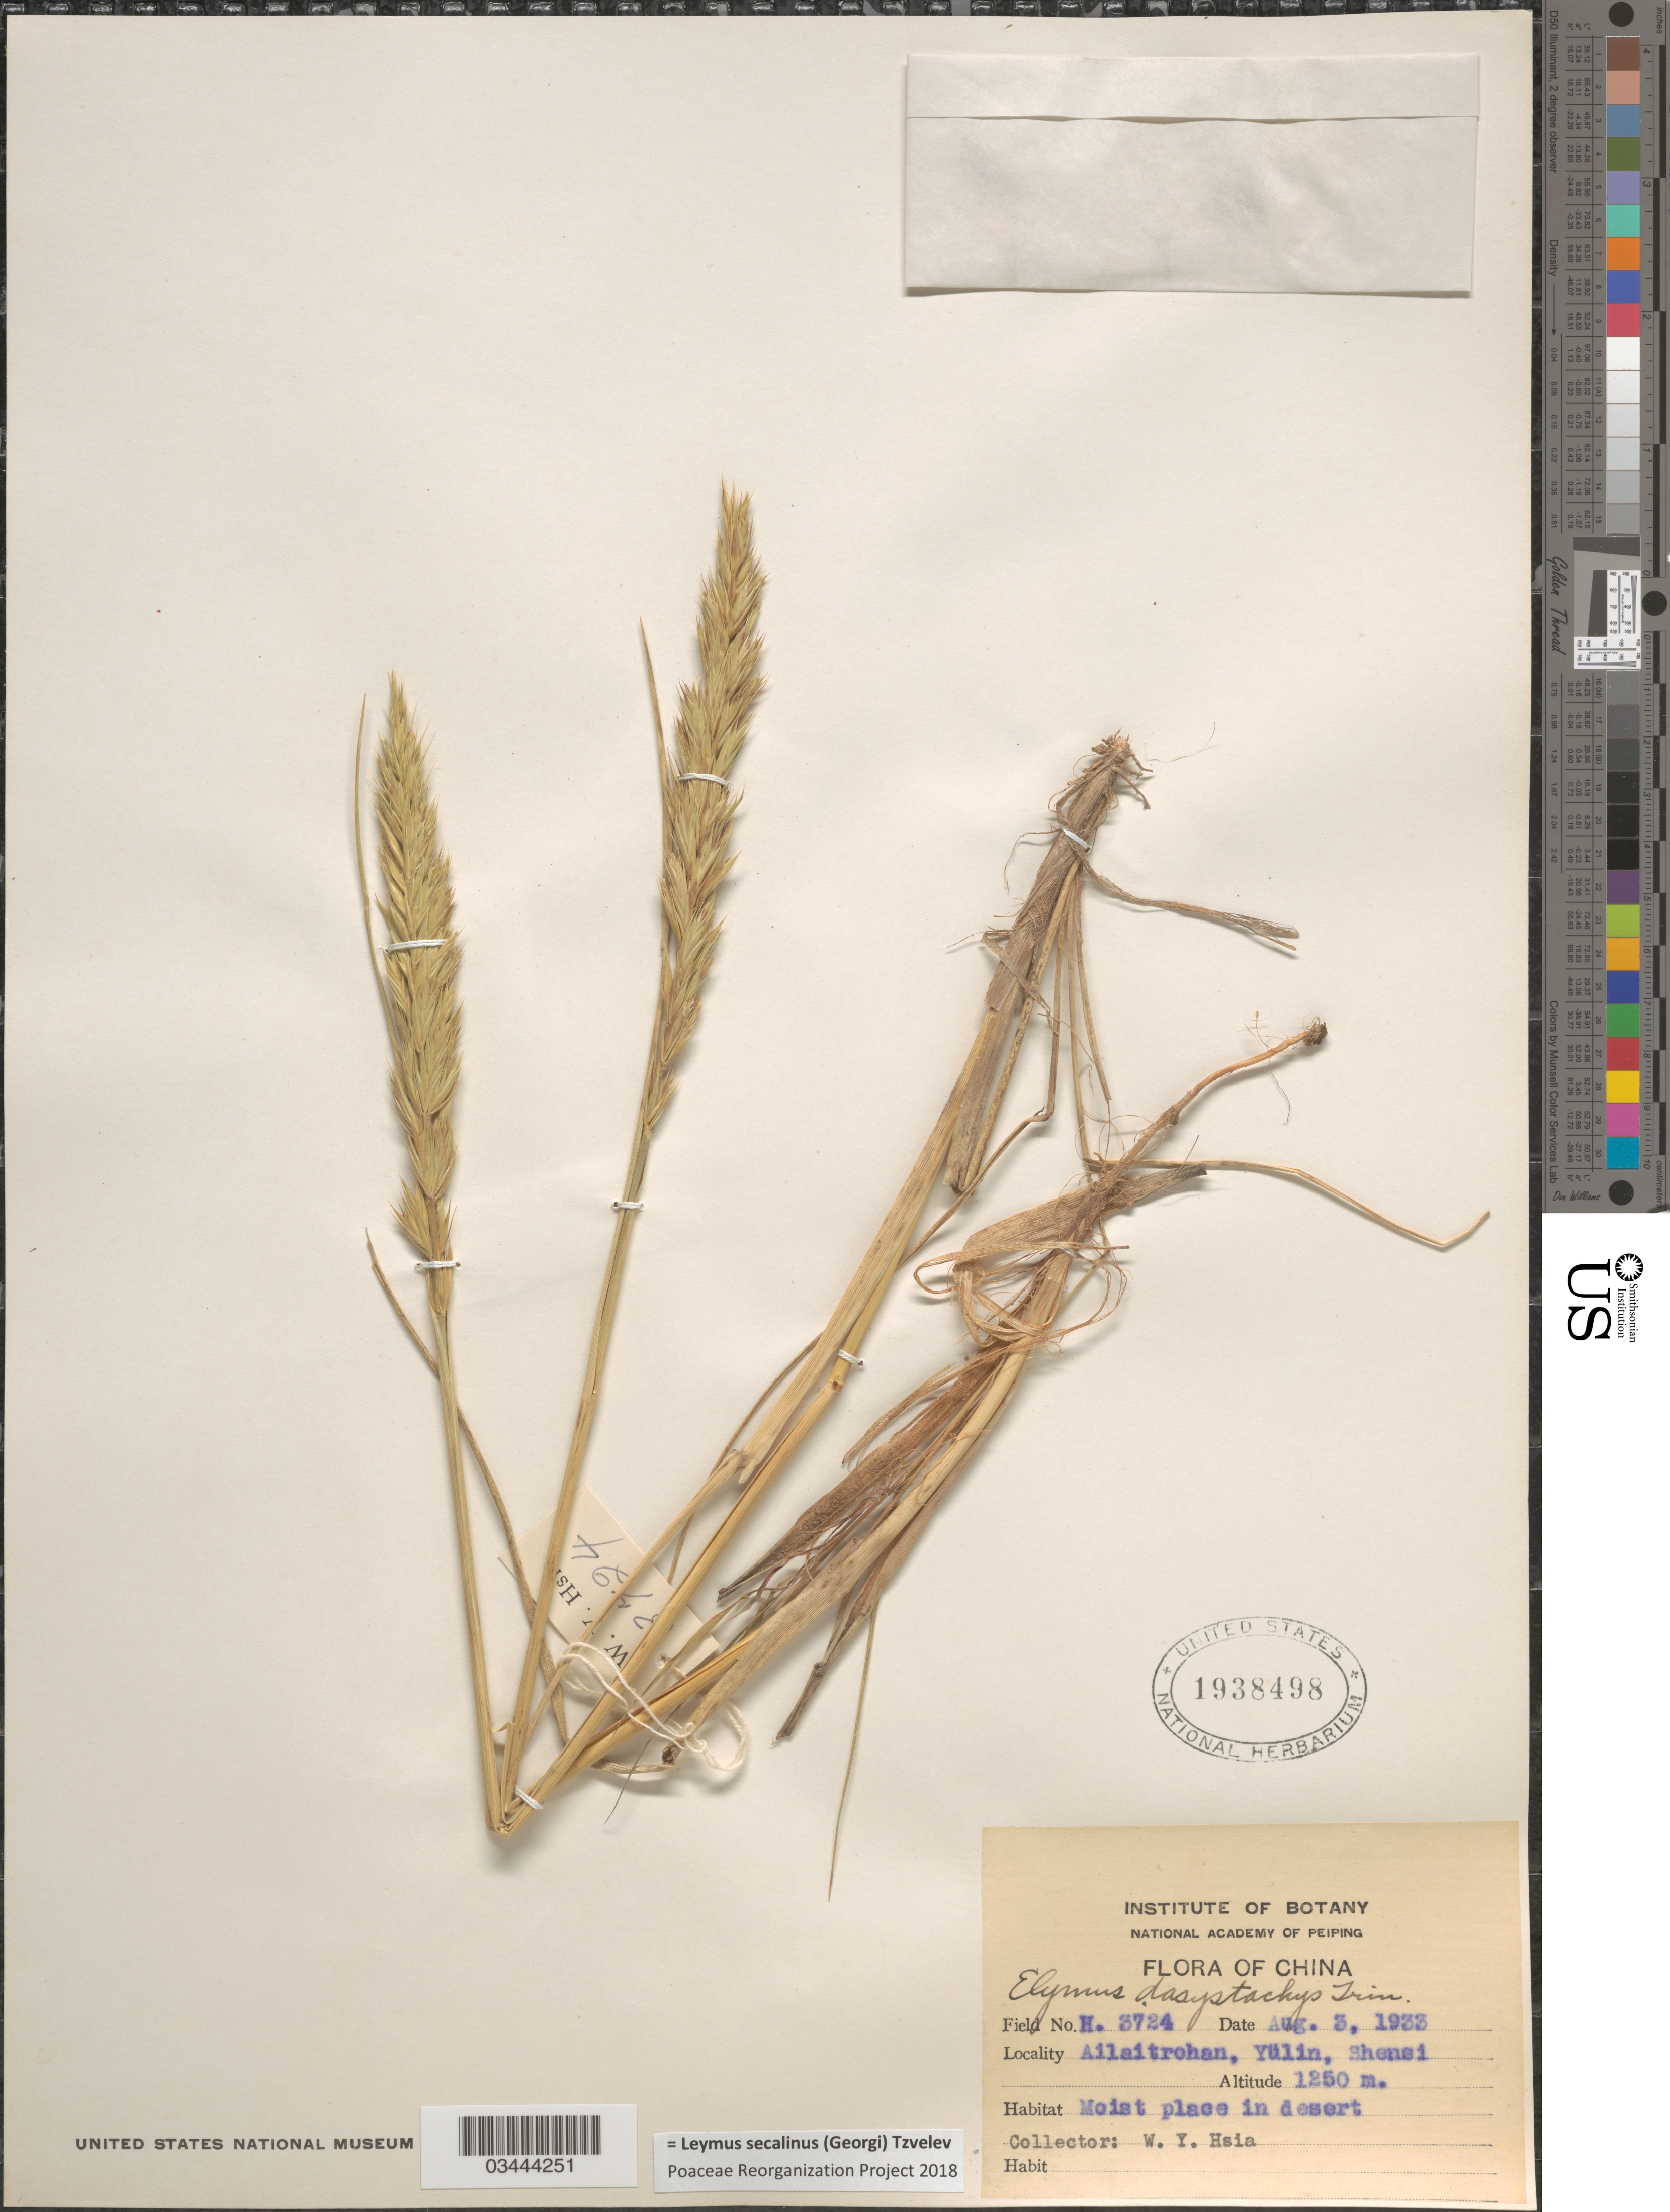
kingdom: Plantae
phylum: Tracheophyta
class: Liliopsida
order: Poales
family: Poaceae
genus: Leymus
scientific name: Leymus secalinus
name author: (Georgi) Tzvelev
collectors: W. Hsia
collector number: H. 3724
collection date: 1933-08-03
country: China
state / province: Shaanxi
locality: Ailaitrohan, Yülin, Shensi.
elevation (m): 1250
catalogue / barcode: US 1938498